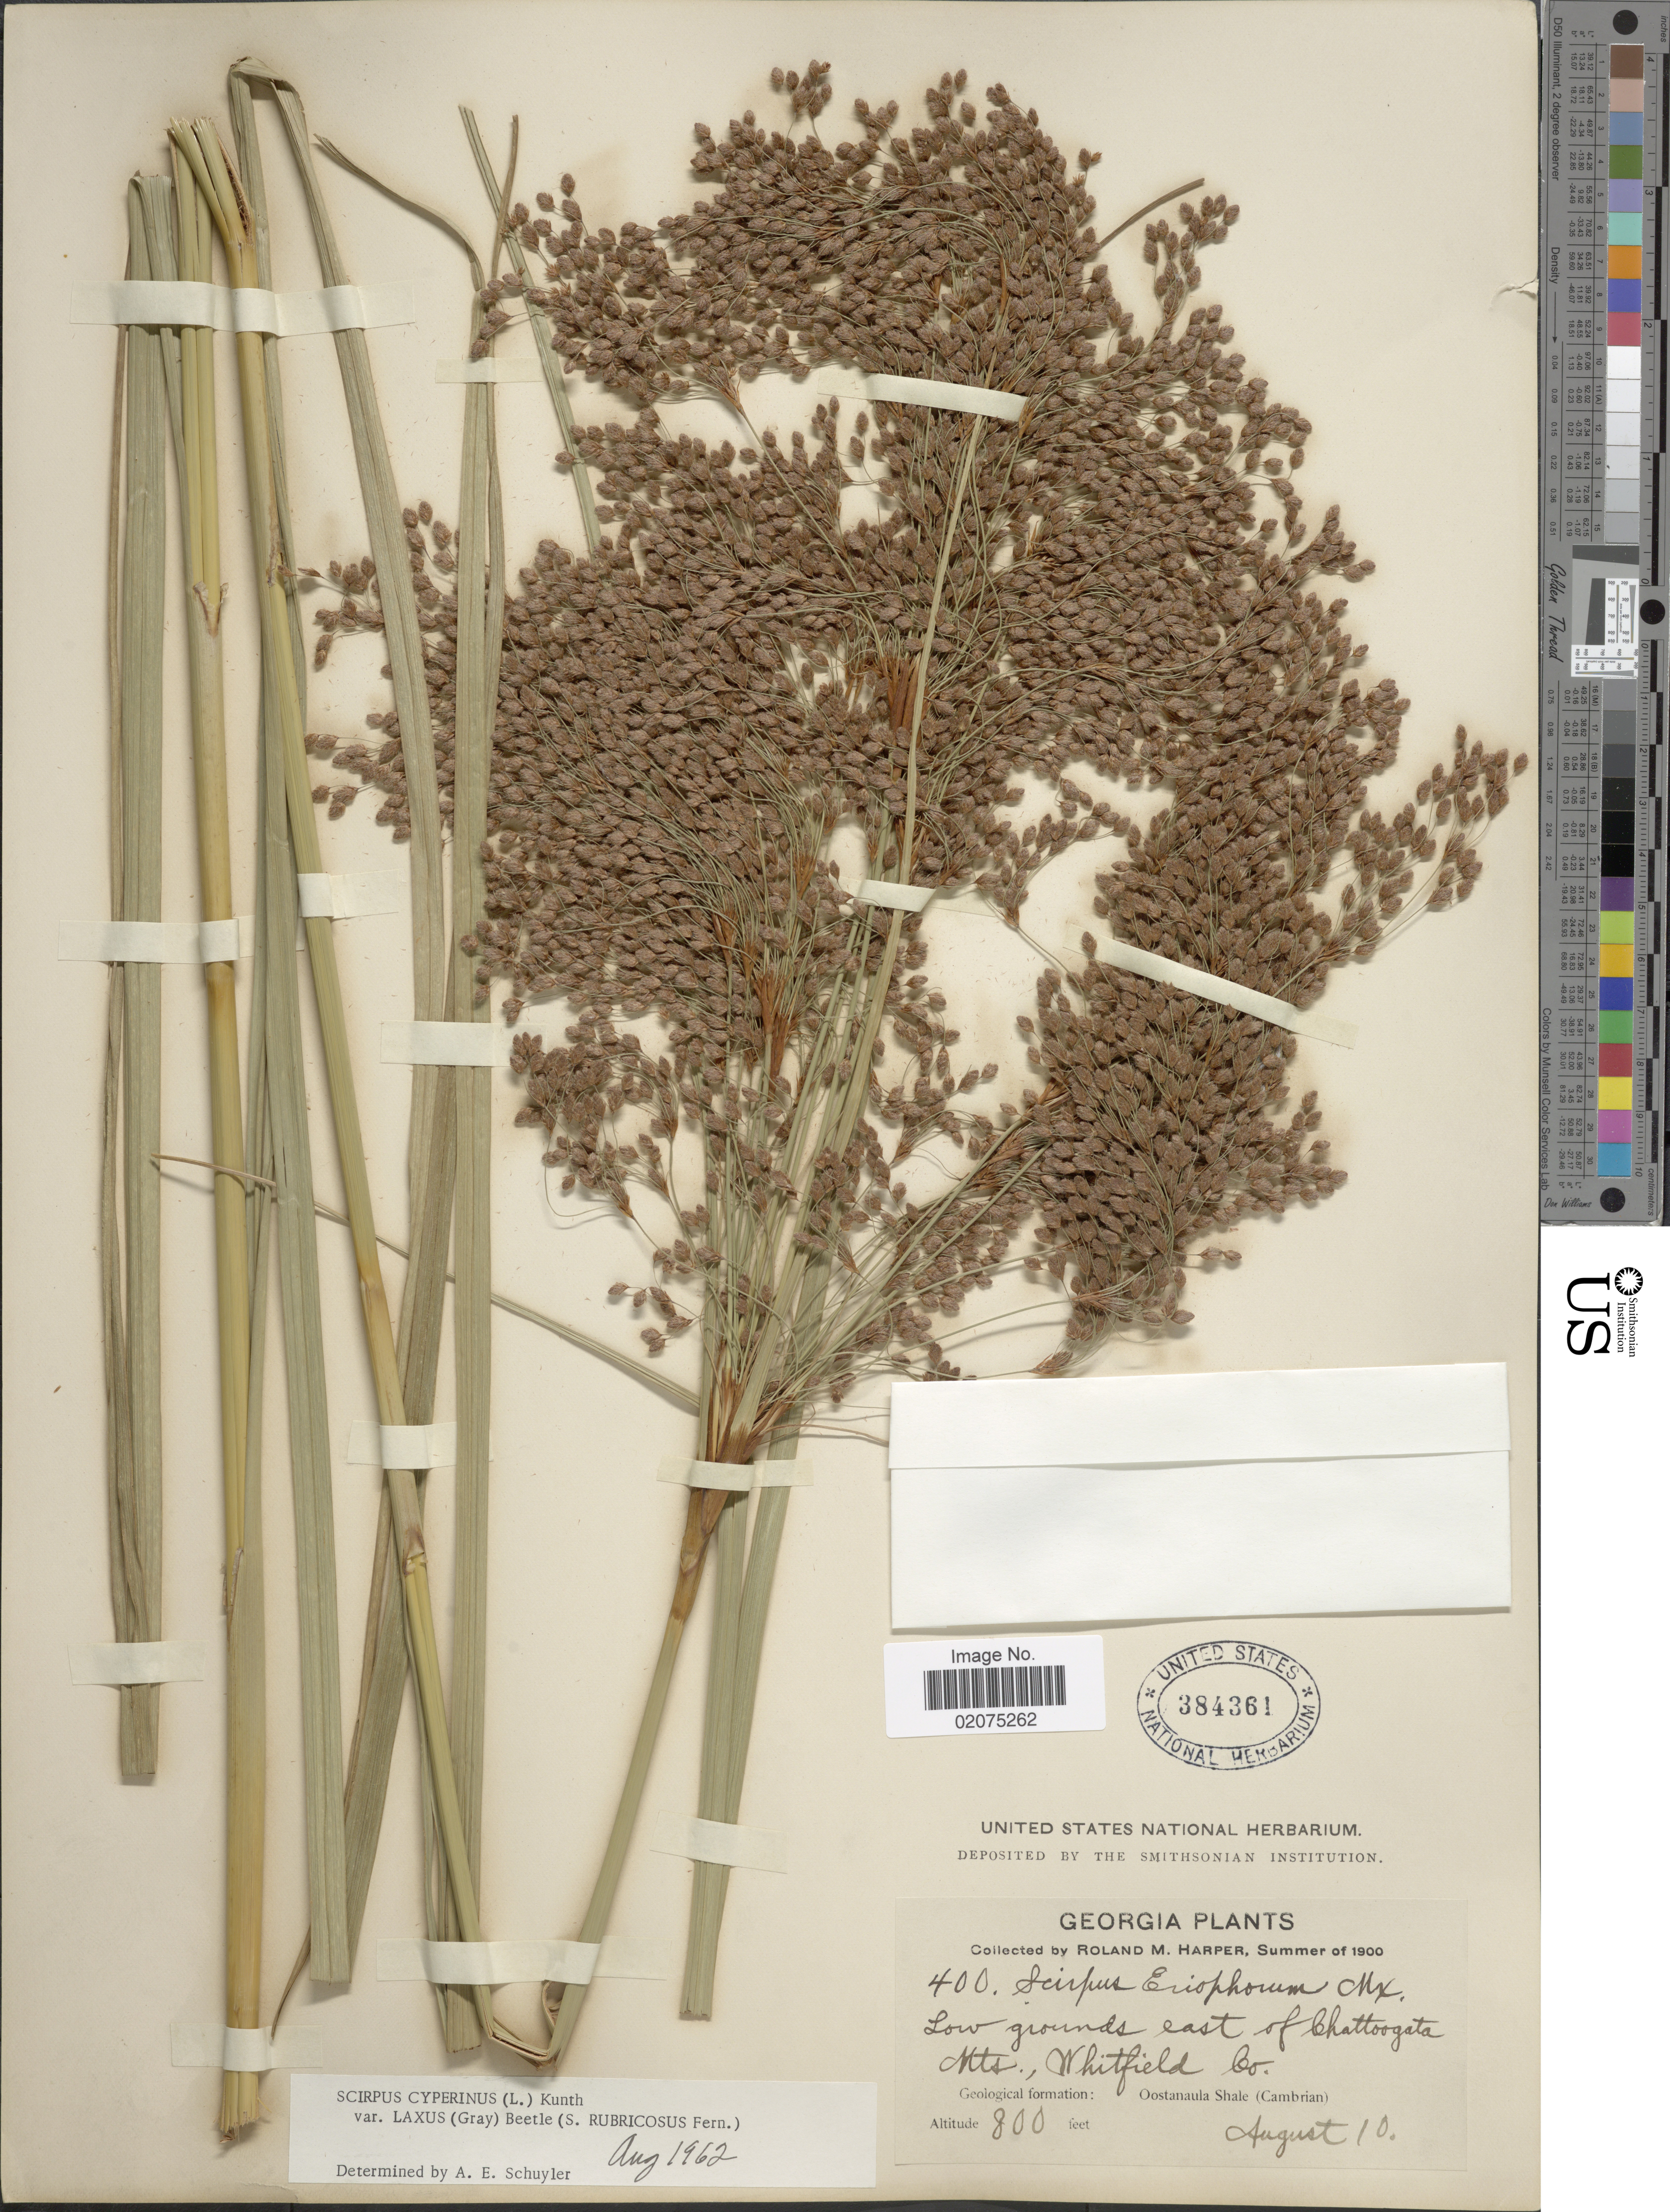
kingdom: Plantae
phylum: Tracheophyta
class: Liliopsida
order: Poales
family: Cyperaceae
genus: Scirpus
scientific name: Scirpus cyperinus var. laxus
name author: (A. Gray) Beetle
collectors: R. M. Harper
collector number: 400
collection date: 1900-08-10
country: United States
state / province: Georgia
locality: East of Chattoogata Mts., Whitfield Co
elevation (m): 244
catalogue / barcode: US 384361